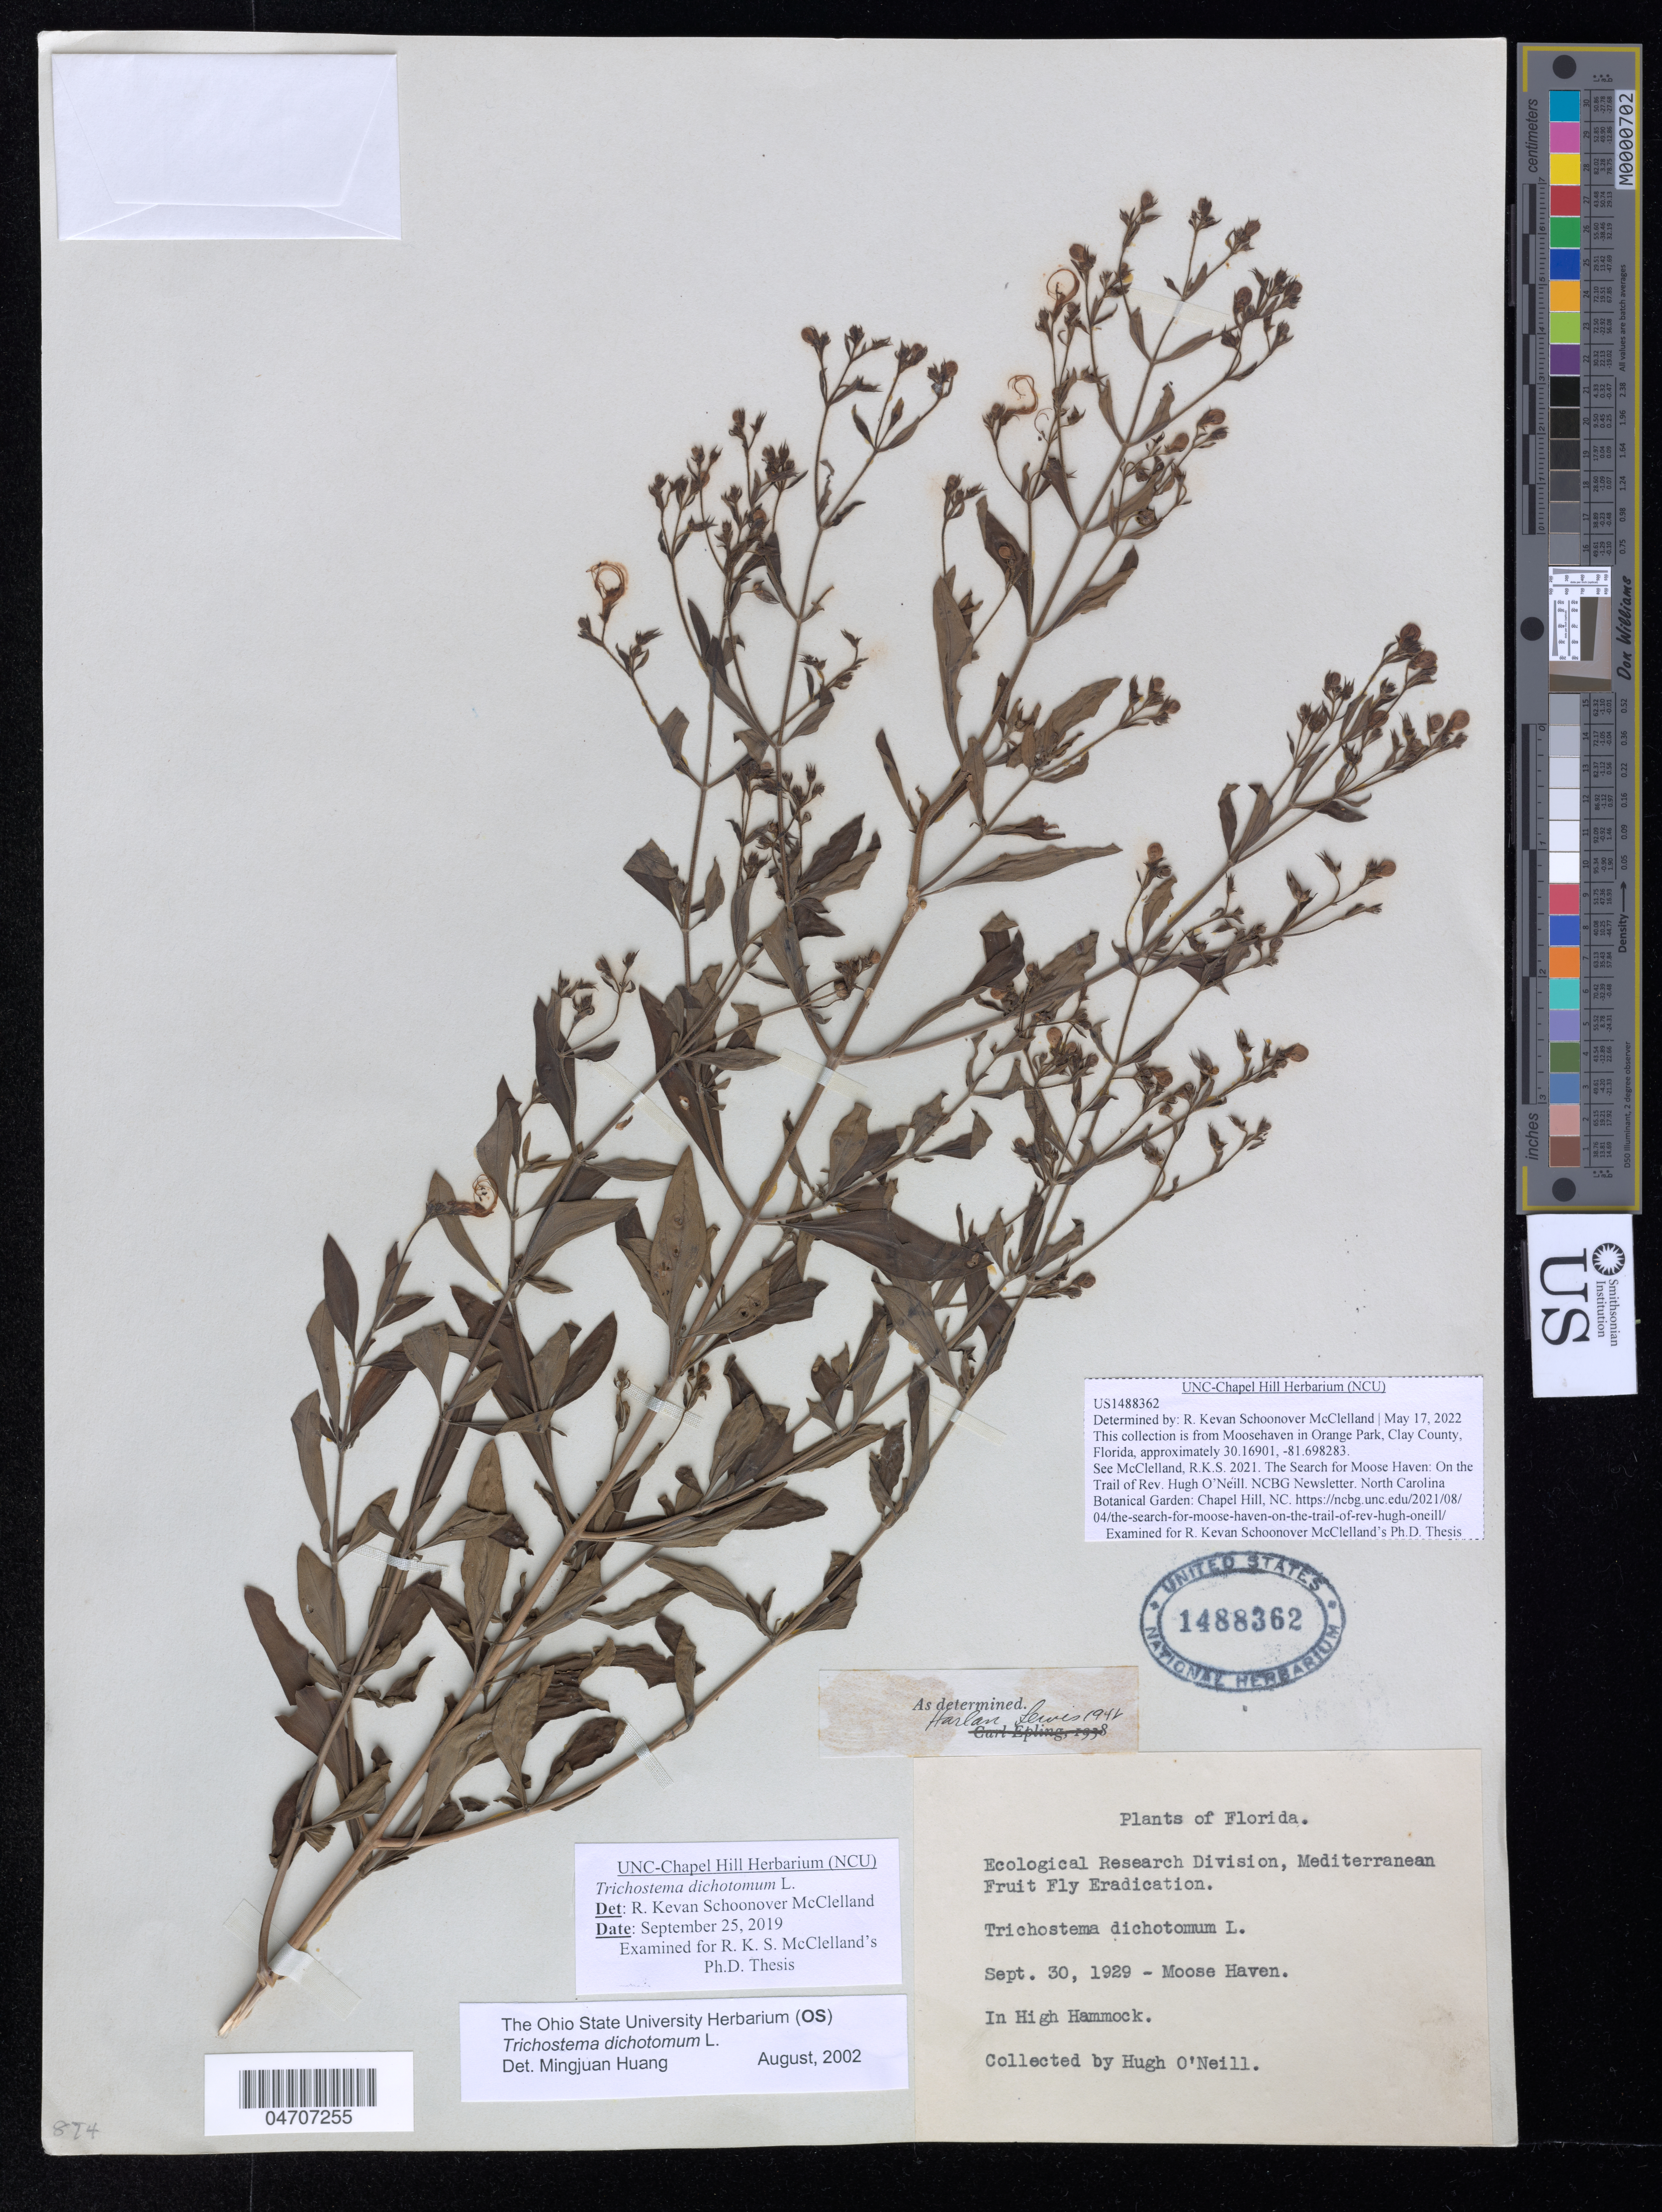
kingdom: Plantae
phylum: Tracheophyta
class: Magnoliopsida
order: Lamiales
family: Lamiaceae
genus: Trichostema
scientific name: Trichostema dichotomum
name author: L.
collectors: H. O'Neill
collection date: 1929-09-30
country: United States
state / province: Florida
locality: In High Hammock.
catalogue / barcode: US 1488362